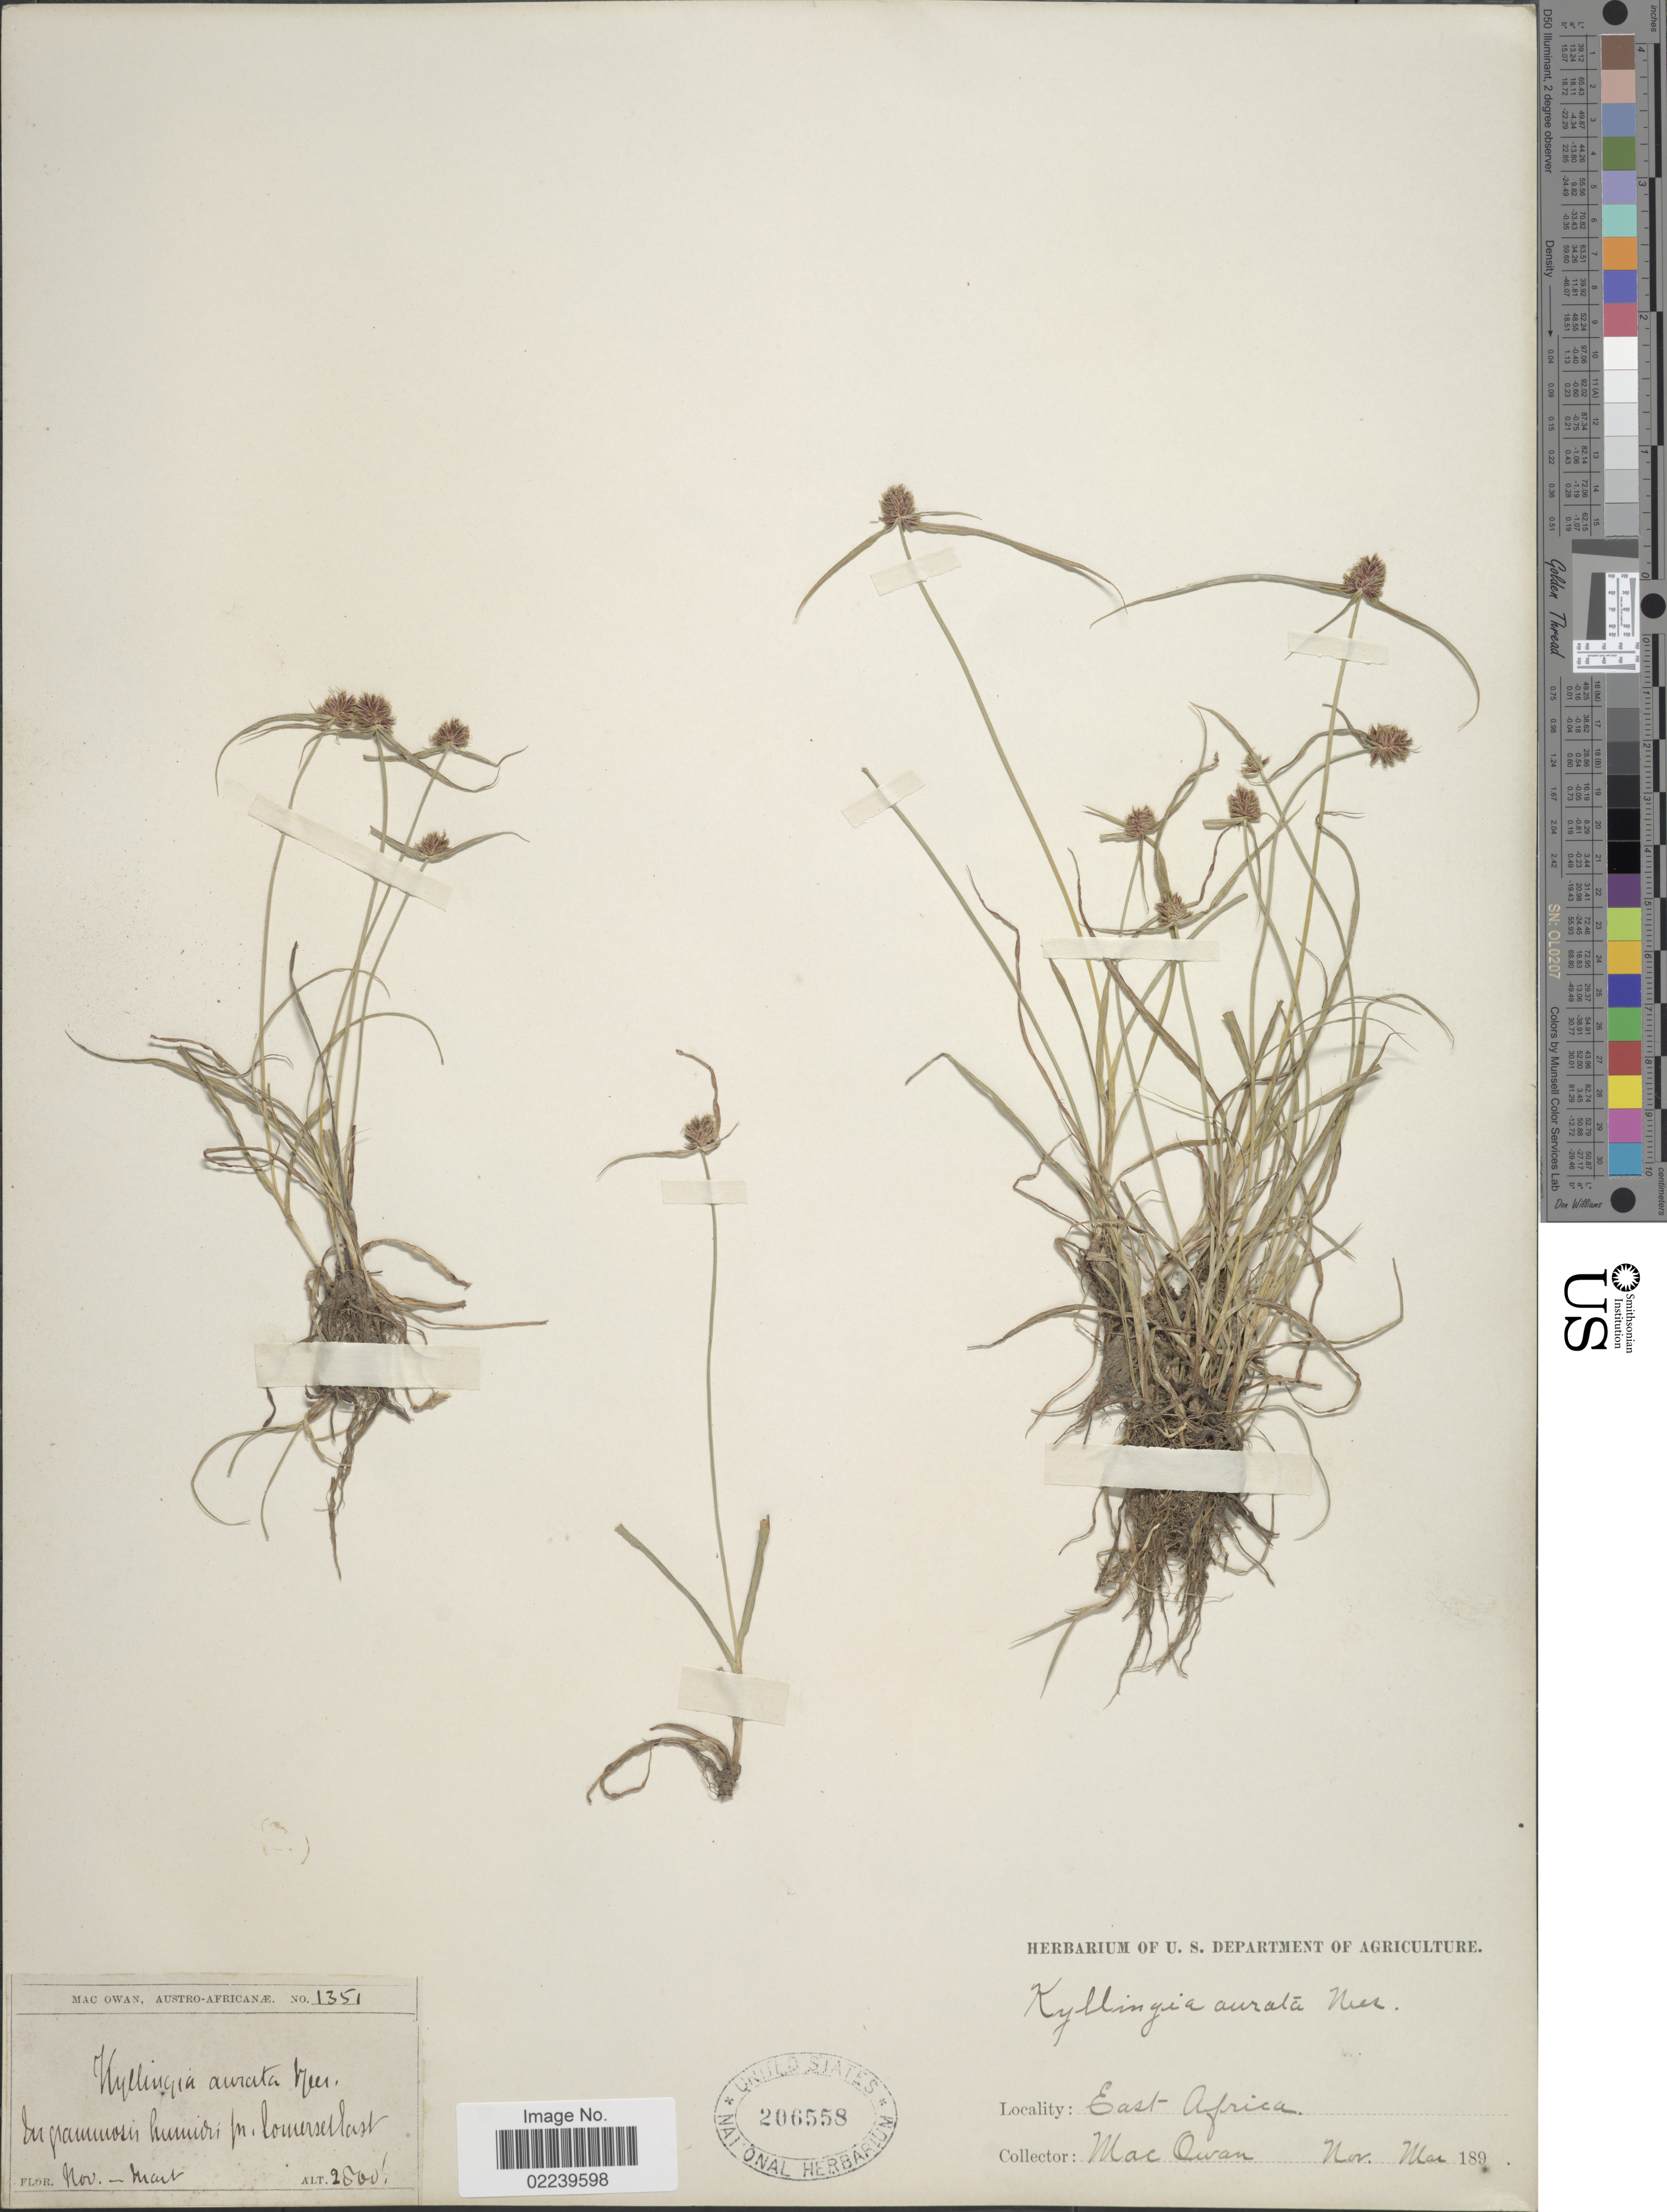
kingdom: Plantae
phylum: Tracheophyta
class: Liliopsida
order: Poales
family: Cyperaceae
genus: Cyperus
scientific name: Cyperus bracheilema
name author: (Steud.) Mattf. & Kük.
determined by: Strong, M. T., (US), Smithsonian Institution - National Museum of Natural History (UNITED STATES)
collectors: M. Owan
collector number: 1351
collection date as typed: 189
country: South Africa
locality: Austro-Africanae. East Africa. humidi pro. Somerset East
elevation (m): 853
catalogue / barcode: US 206558